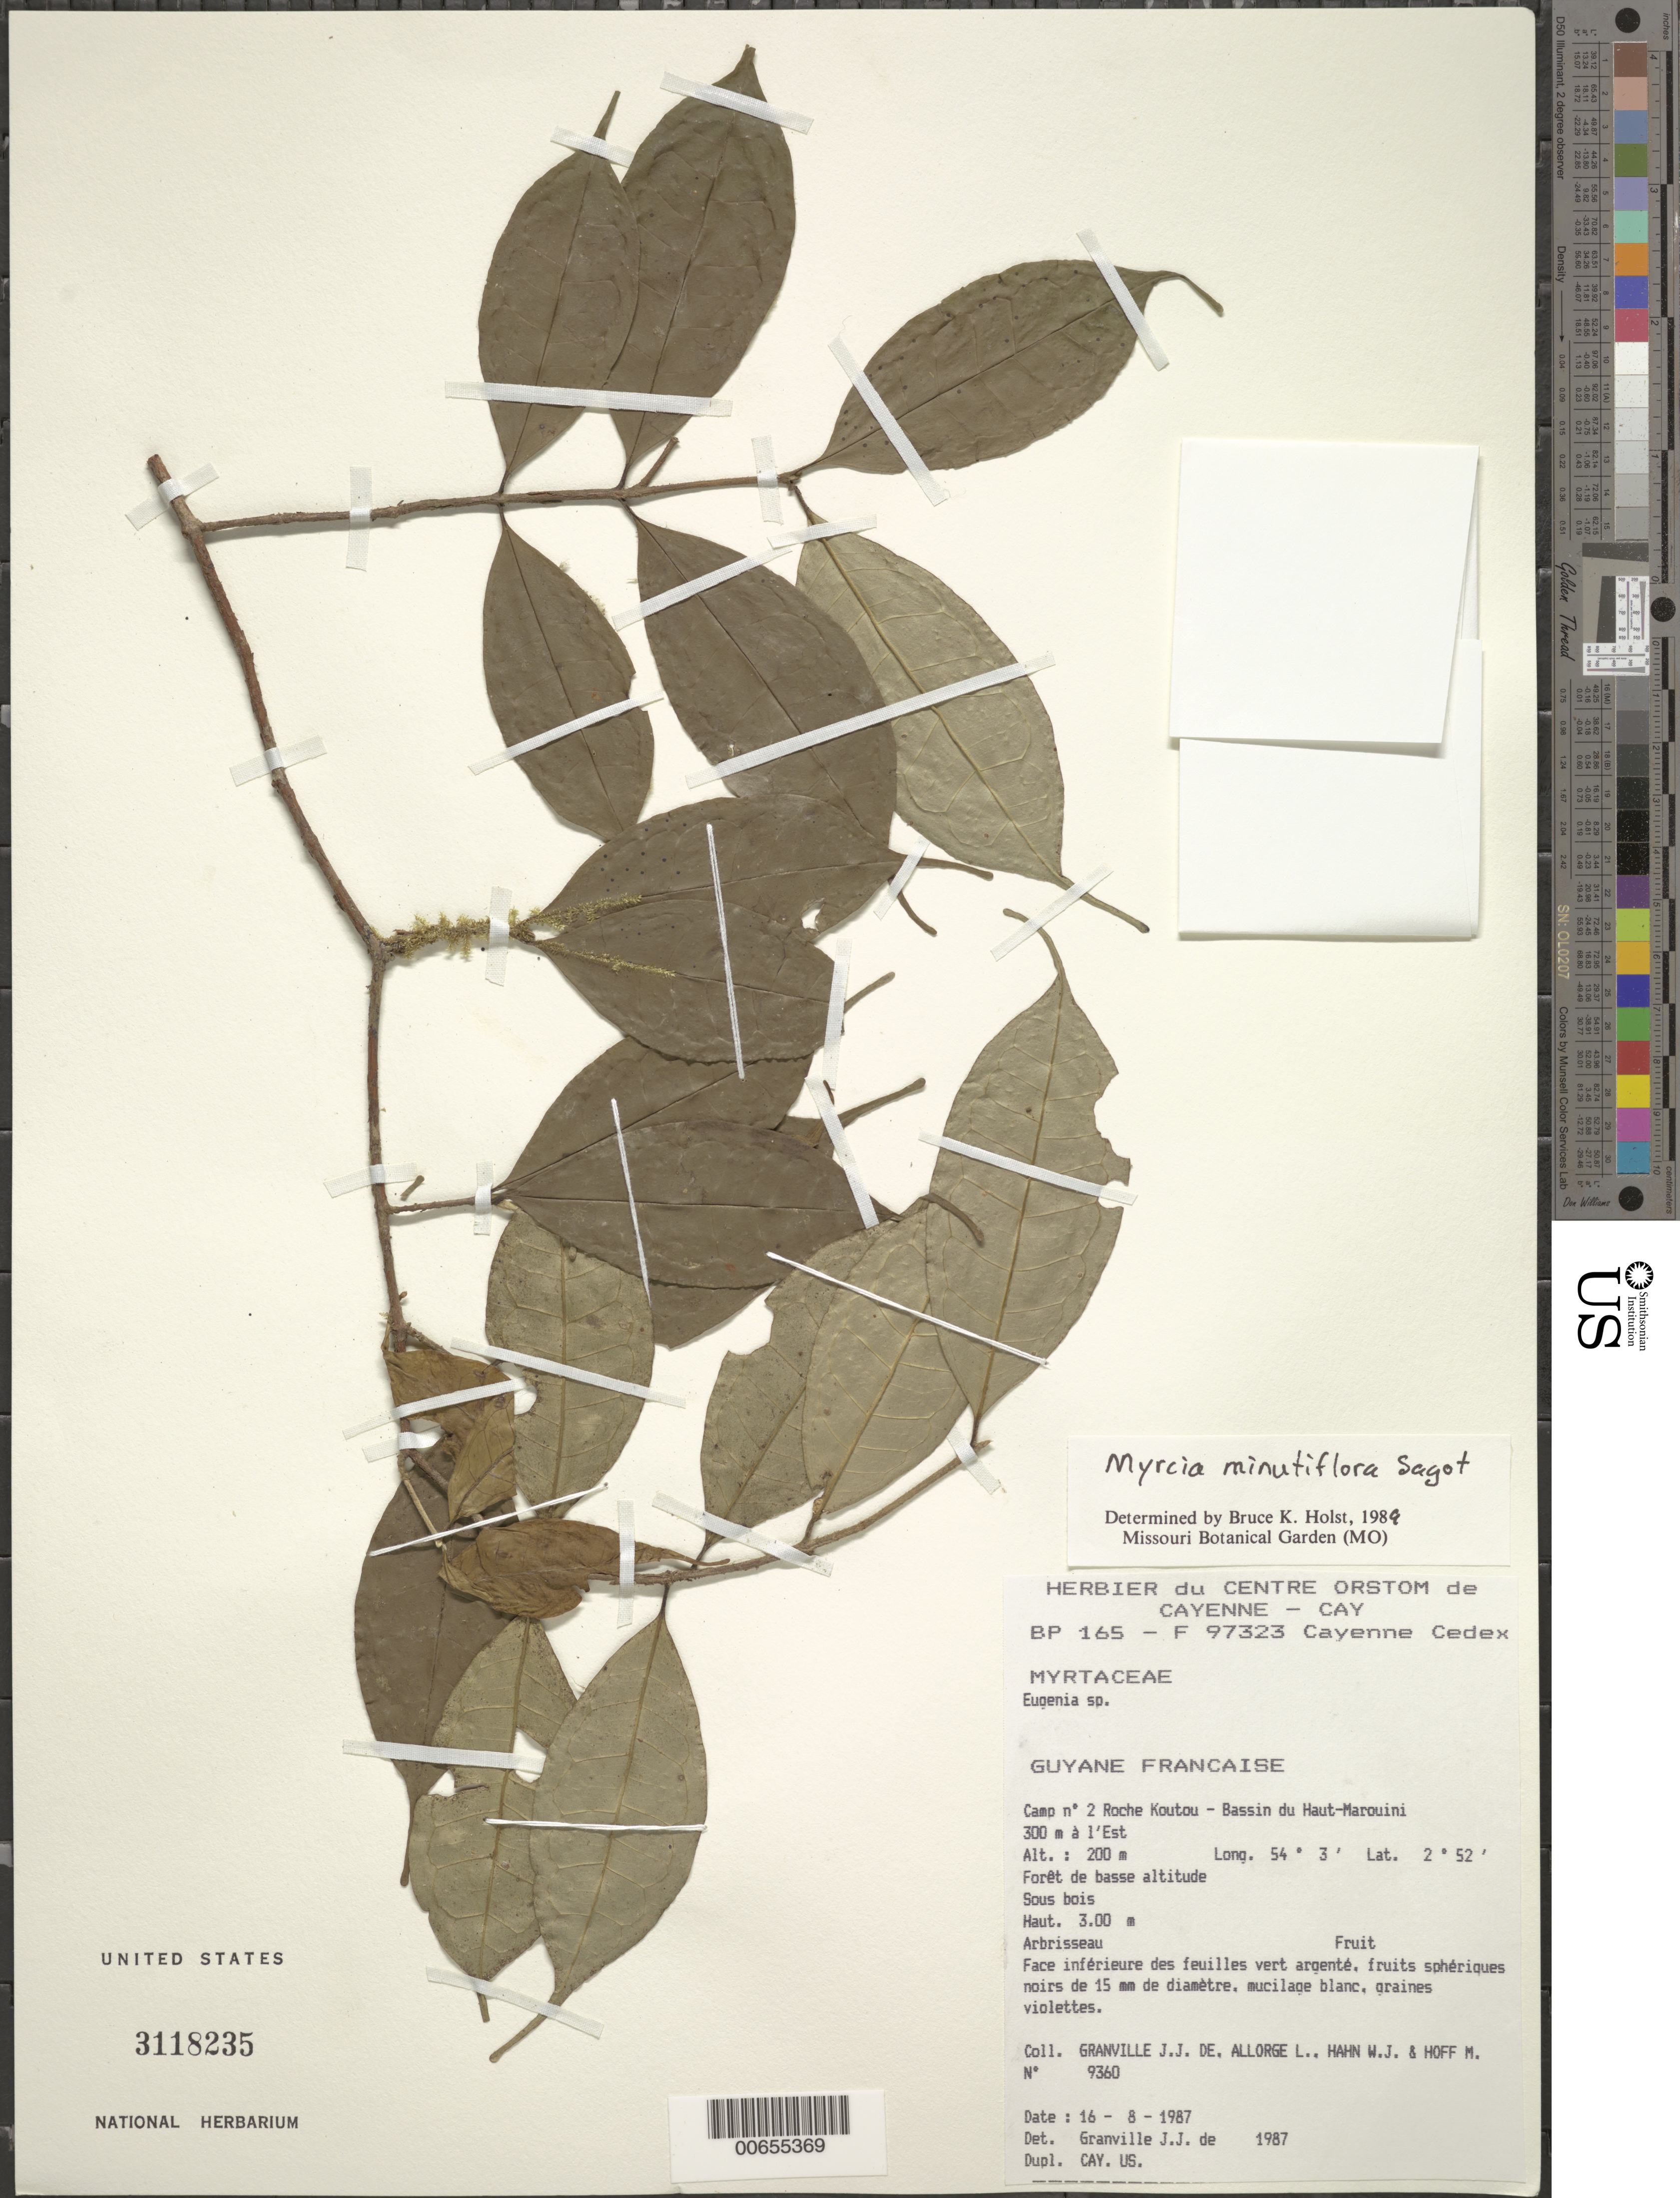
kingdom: Plantae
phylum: Tracheophyta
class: Magnoliopsida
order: Myrtales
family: Myrtaceae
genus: Myrcia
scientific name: Myrcia minutiflora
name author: Sagot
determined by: Holst, Bruce K.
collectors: J.-J. de Granville, L. Allorge, W. J. Hahn & M. Hoff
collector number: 9360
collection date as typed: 16-Aug-87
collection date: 1987-08-16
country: French Guiana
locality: Roche Koutou, Bassin du Haut-Marouini, 300 m E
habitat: Forêt de basse altitude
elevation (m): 200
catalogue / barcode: US 3118235